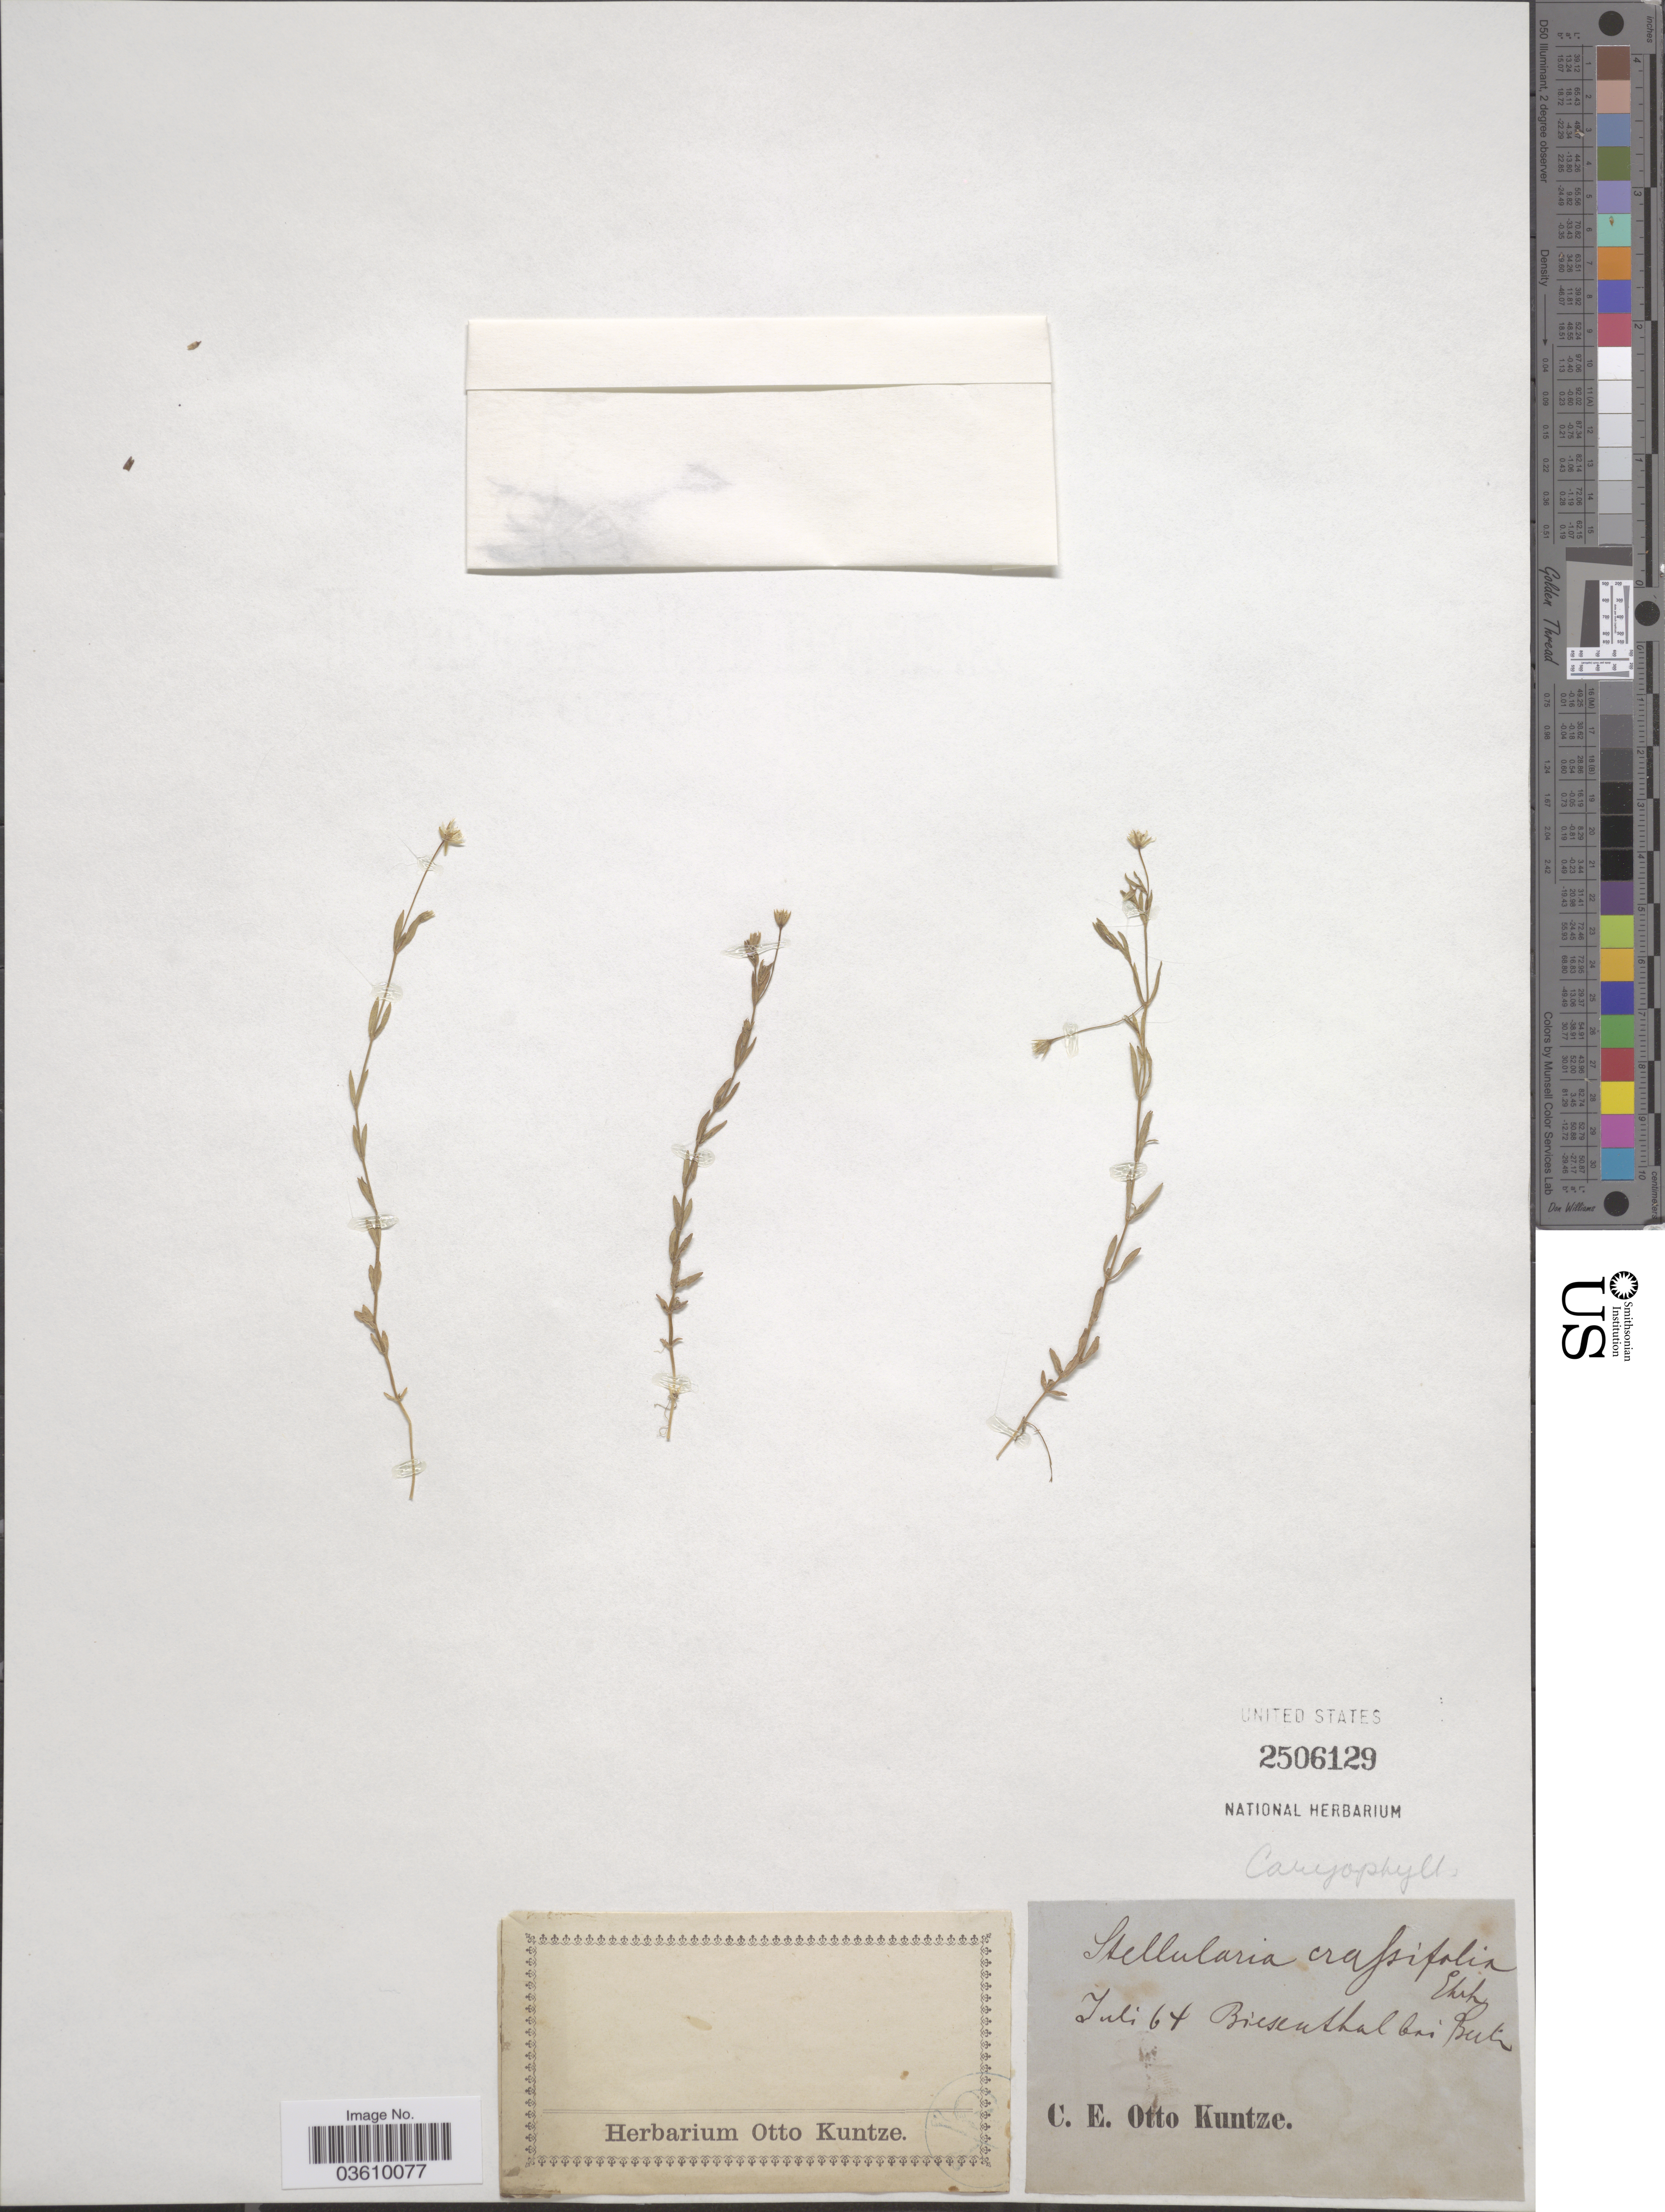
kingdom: Plantae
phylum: Tracheophyta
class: Magnoliopsida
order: Caryophyllales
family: Caryophyllaceae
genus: Stellaria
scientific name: Stellaria crassifolia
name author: Ehrh.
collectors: C.E.O. Kuntze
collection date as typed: Transcribed d/m/y: /7/64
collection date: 1864-07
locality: Biesenthal bei [interpreted] Ruth [interpreted].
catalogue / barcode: US 2506129